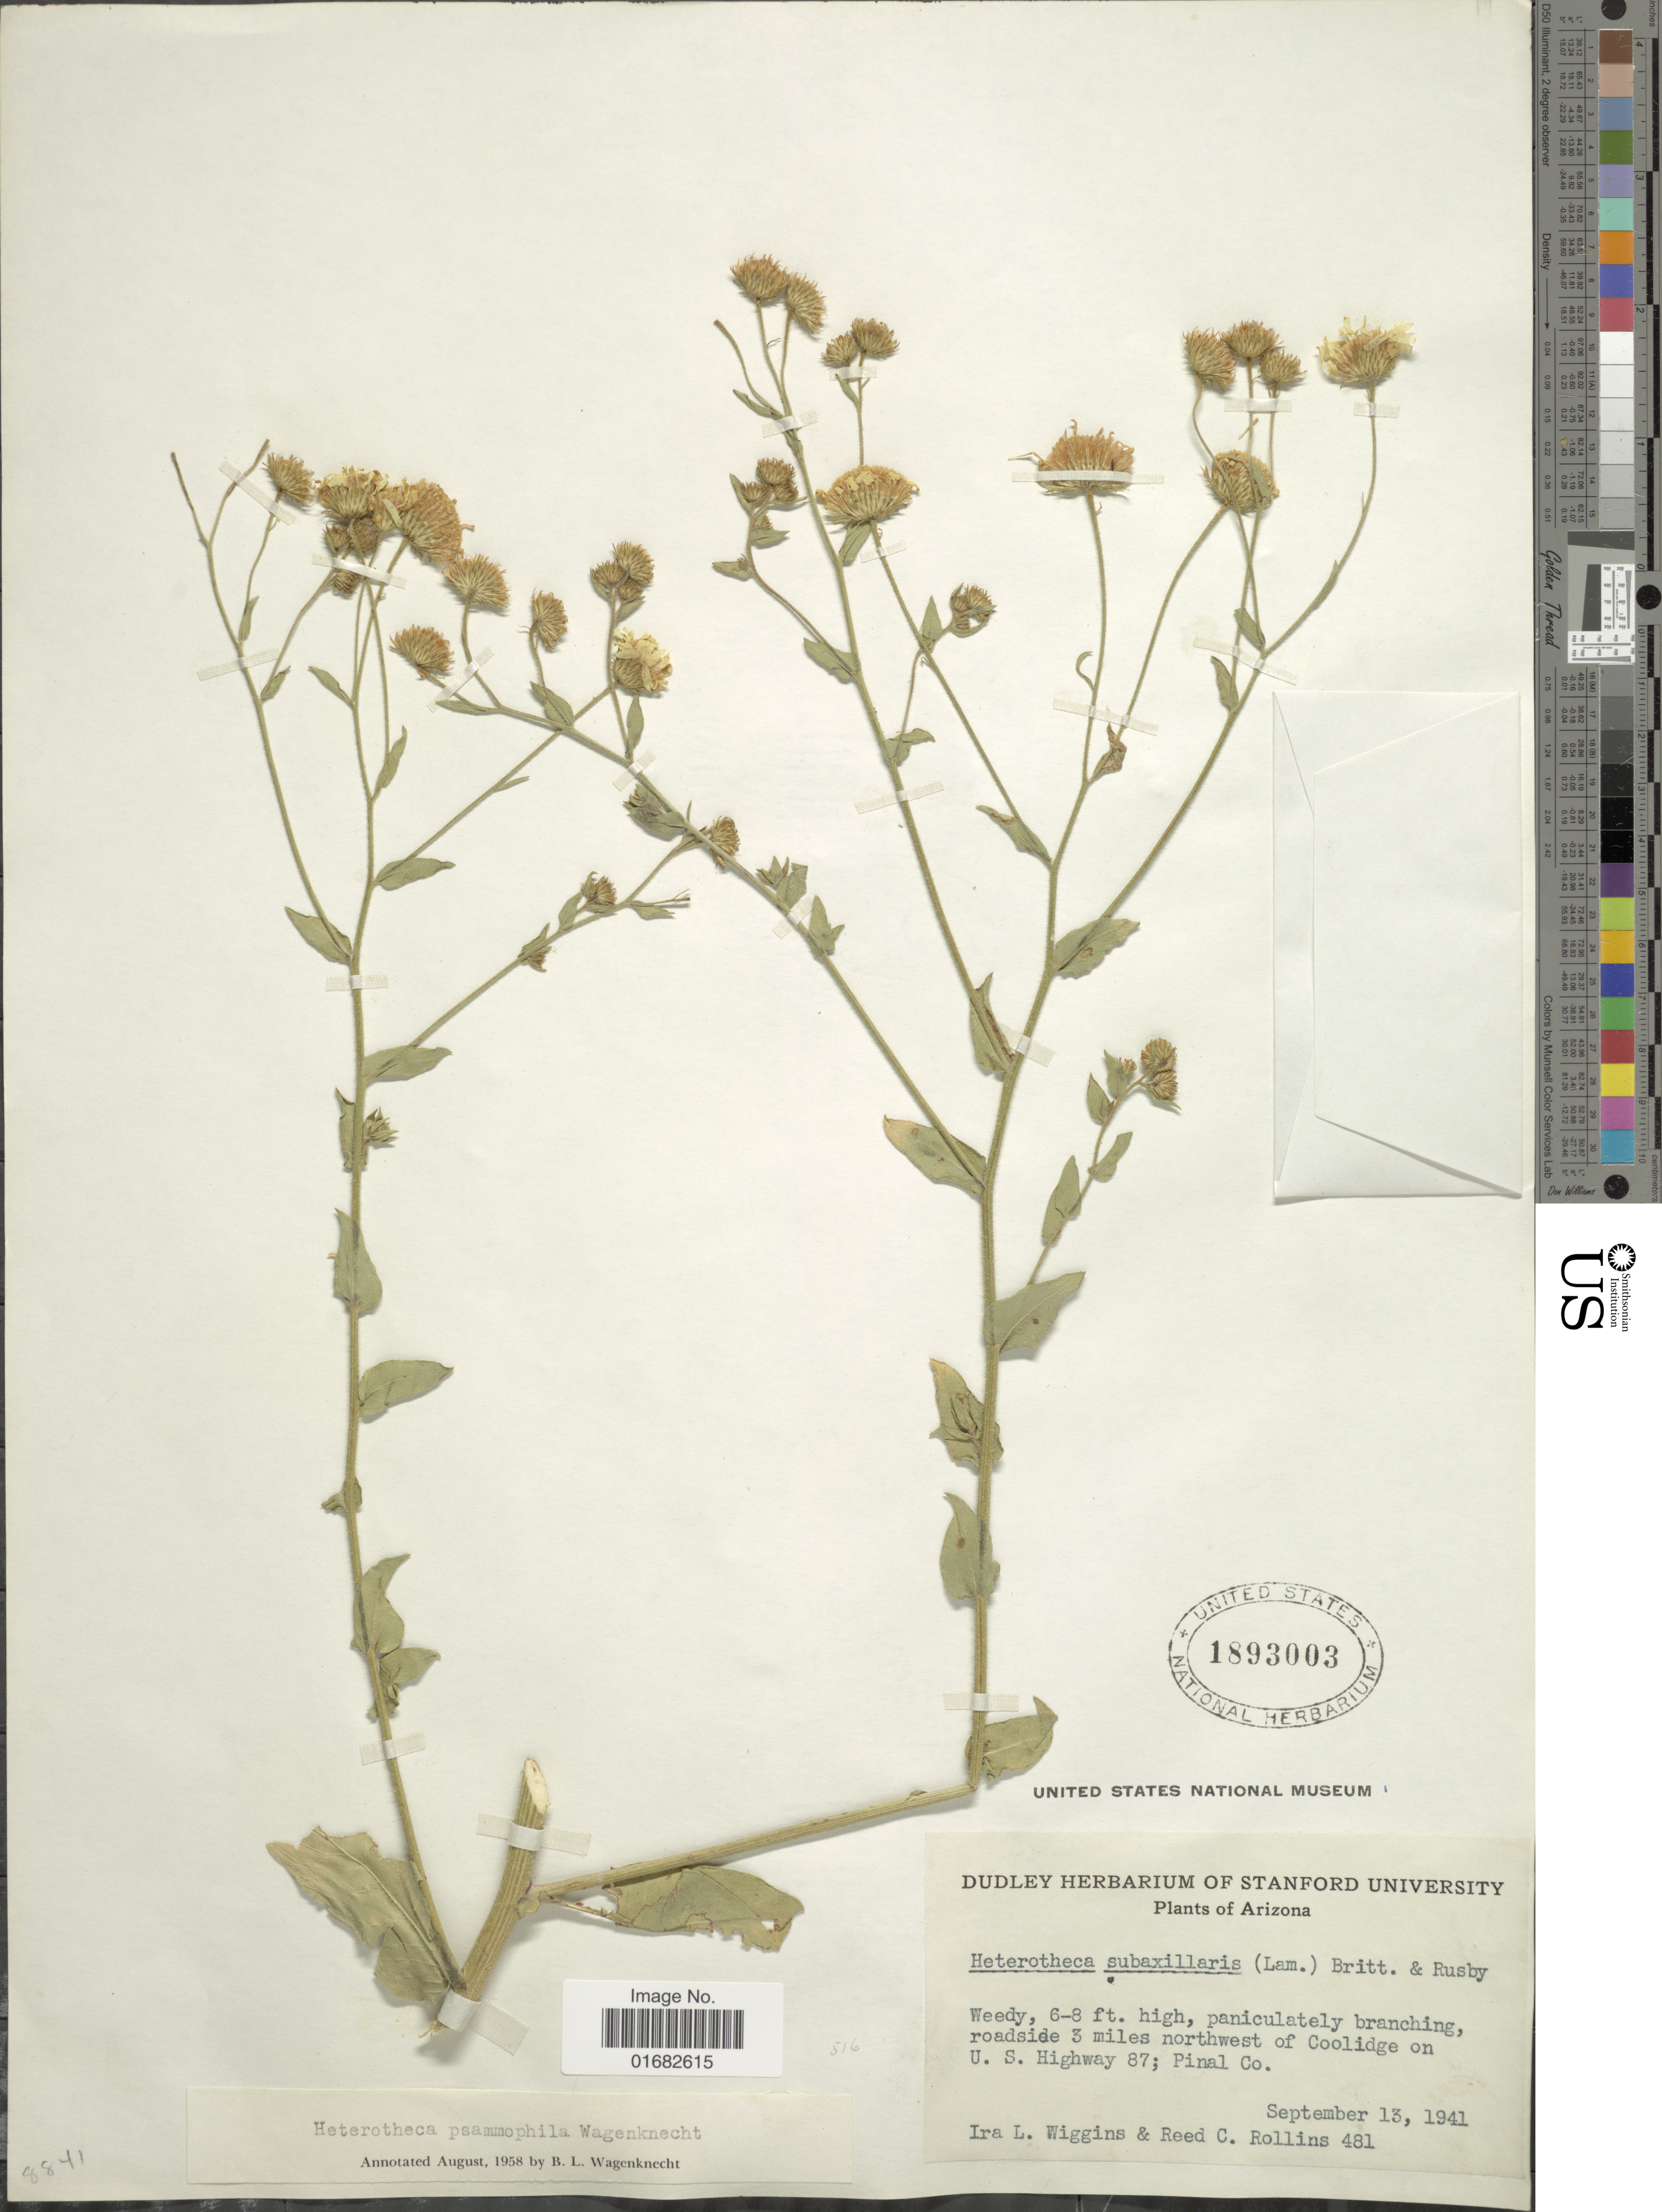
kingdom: Plantae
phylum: Tracheophyta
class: Magnoliopsida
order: Asterales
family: Asteraceae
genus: Heterotheca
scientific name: Heterotheca psammophila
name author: B. Wagenkn.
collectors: I. L. Wiggins & R. Collins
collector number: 481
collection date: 1941-09-13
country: United States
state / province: Arizona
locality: Roadside 3 miles northwest of Coolidge on U. S. Highway 87; Pinal Co.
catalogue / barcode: US 1893003